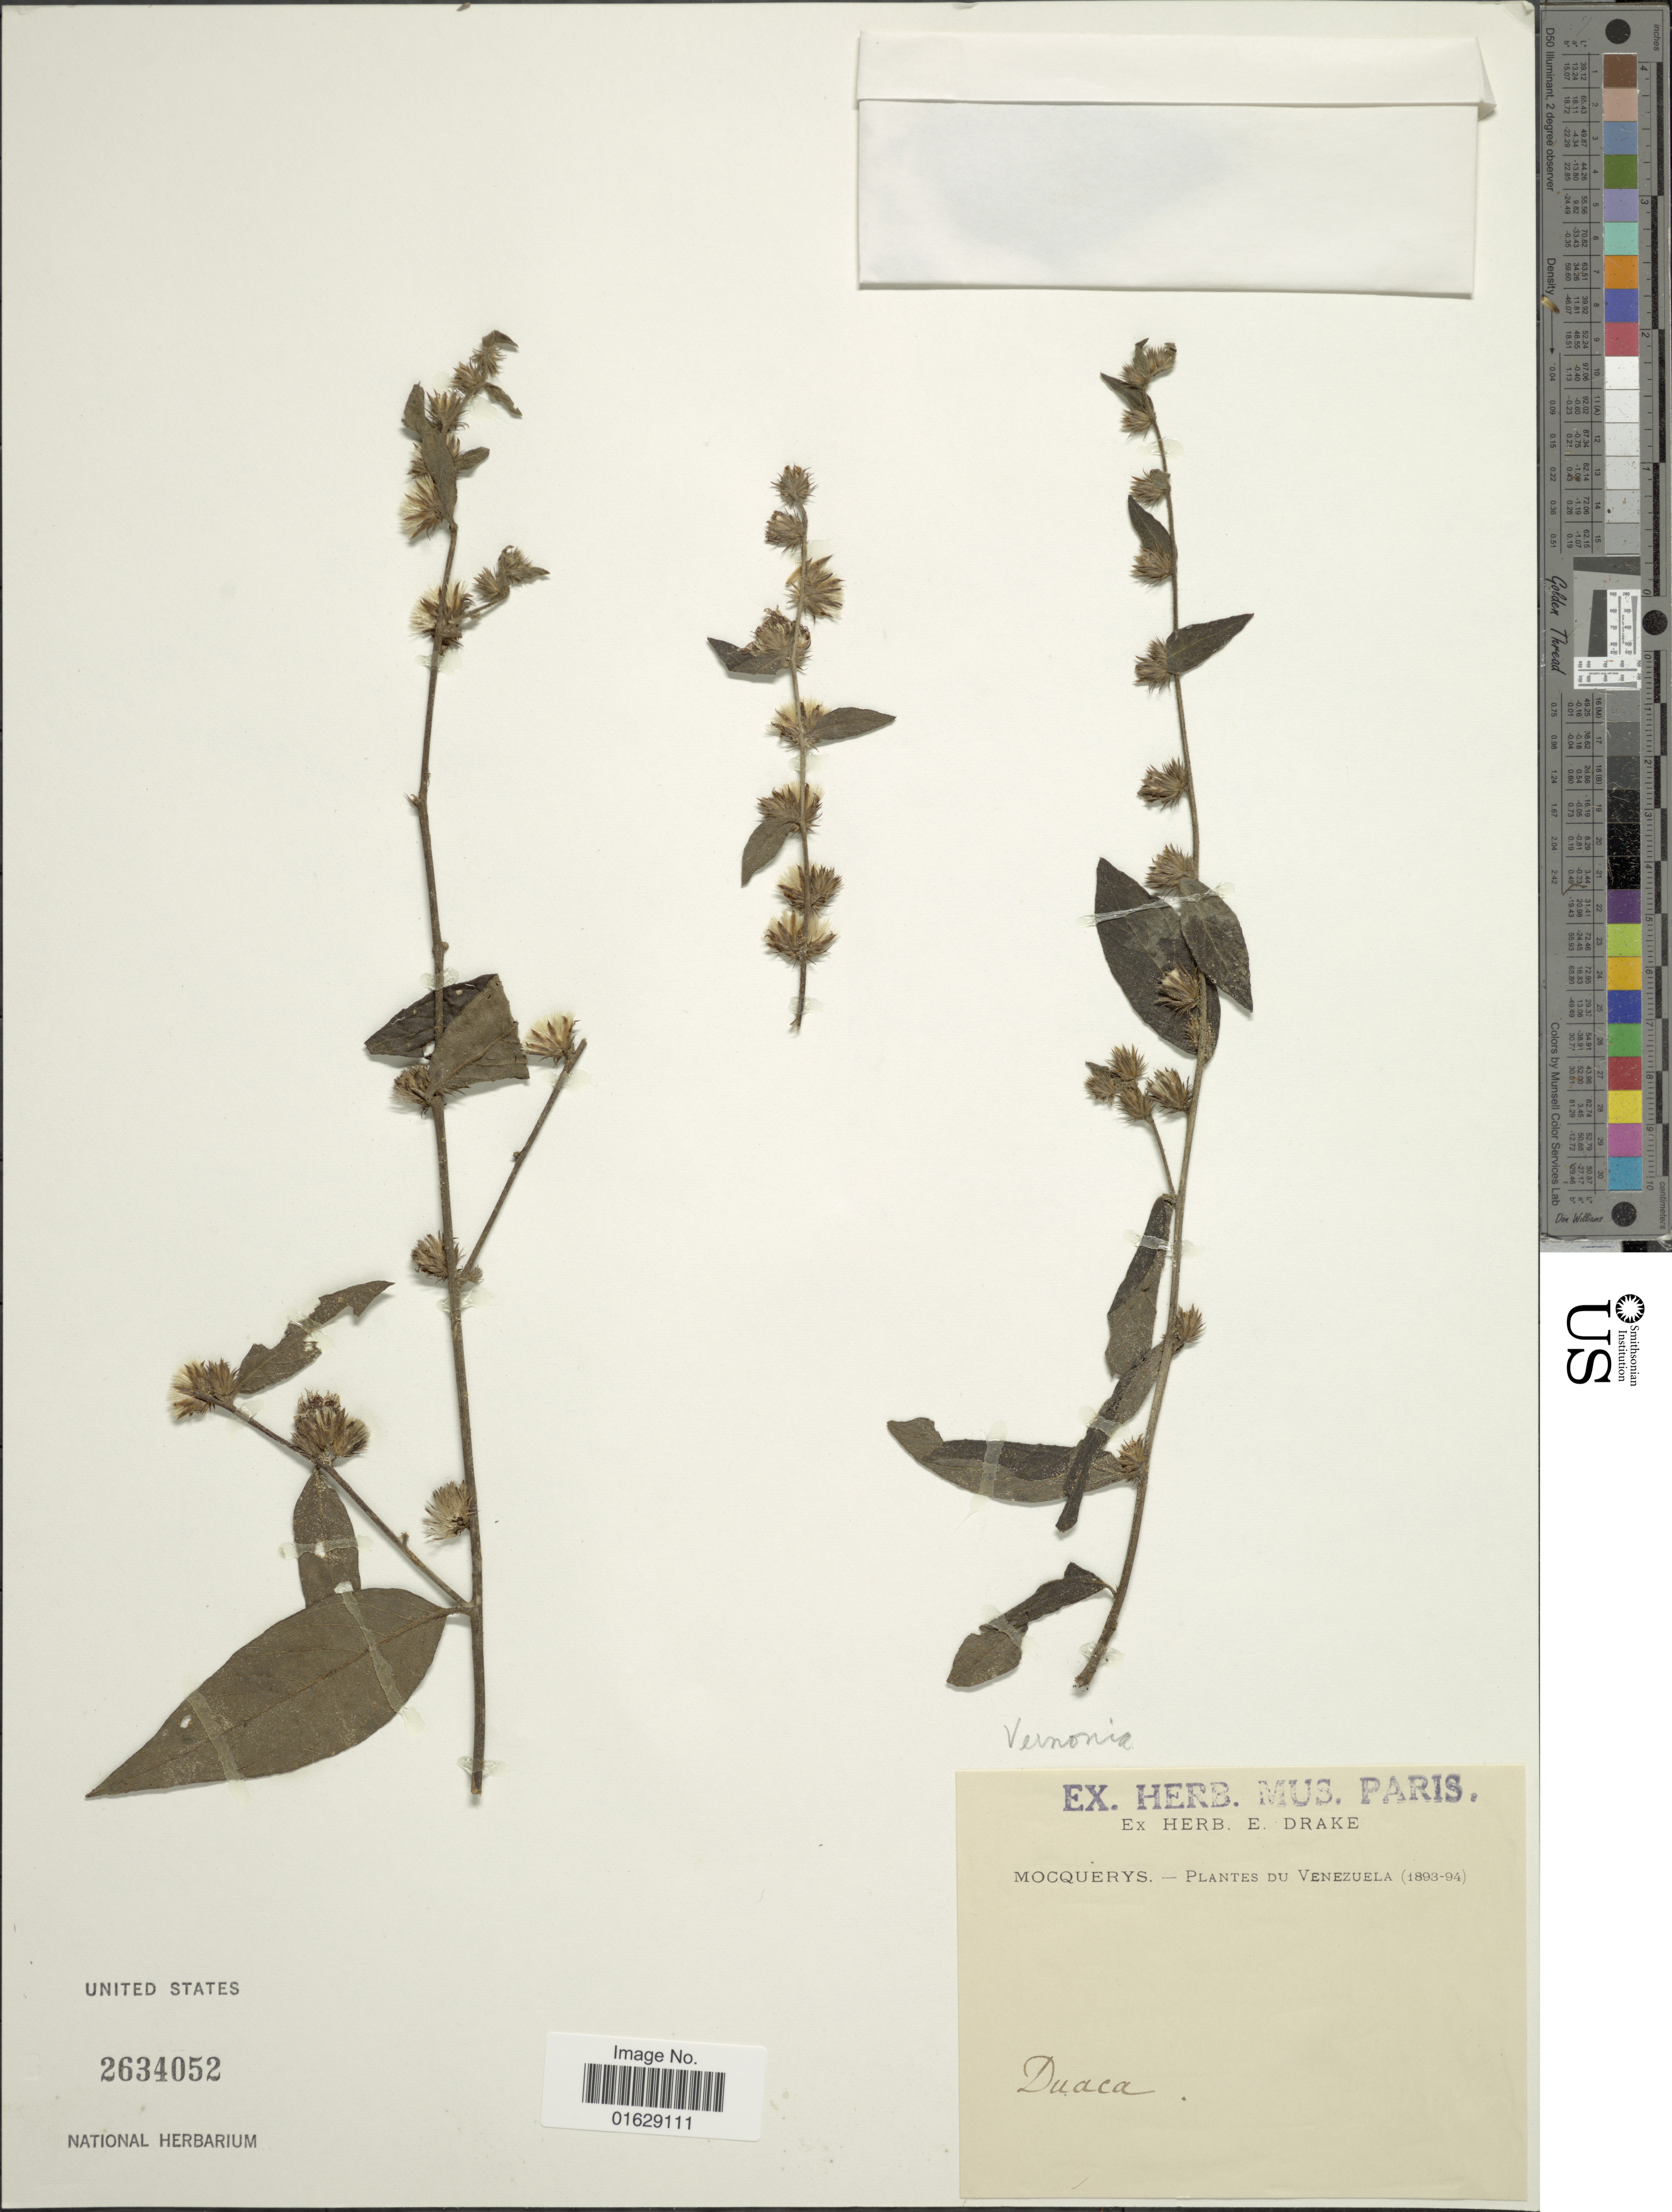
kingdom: Plantae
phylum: Tracheophyta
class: Magnoliopsida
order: Asterales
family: Asteraceae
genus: Lepidaploa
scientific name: Lepidaploa sp.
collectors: A. Mocquerys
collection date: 1893/1894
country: Venezuela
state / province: Lara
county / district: Crespo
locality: Duaca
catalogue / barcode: US 2634052